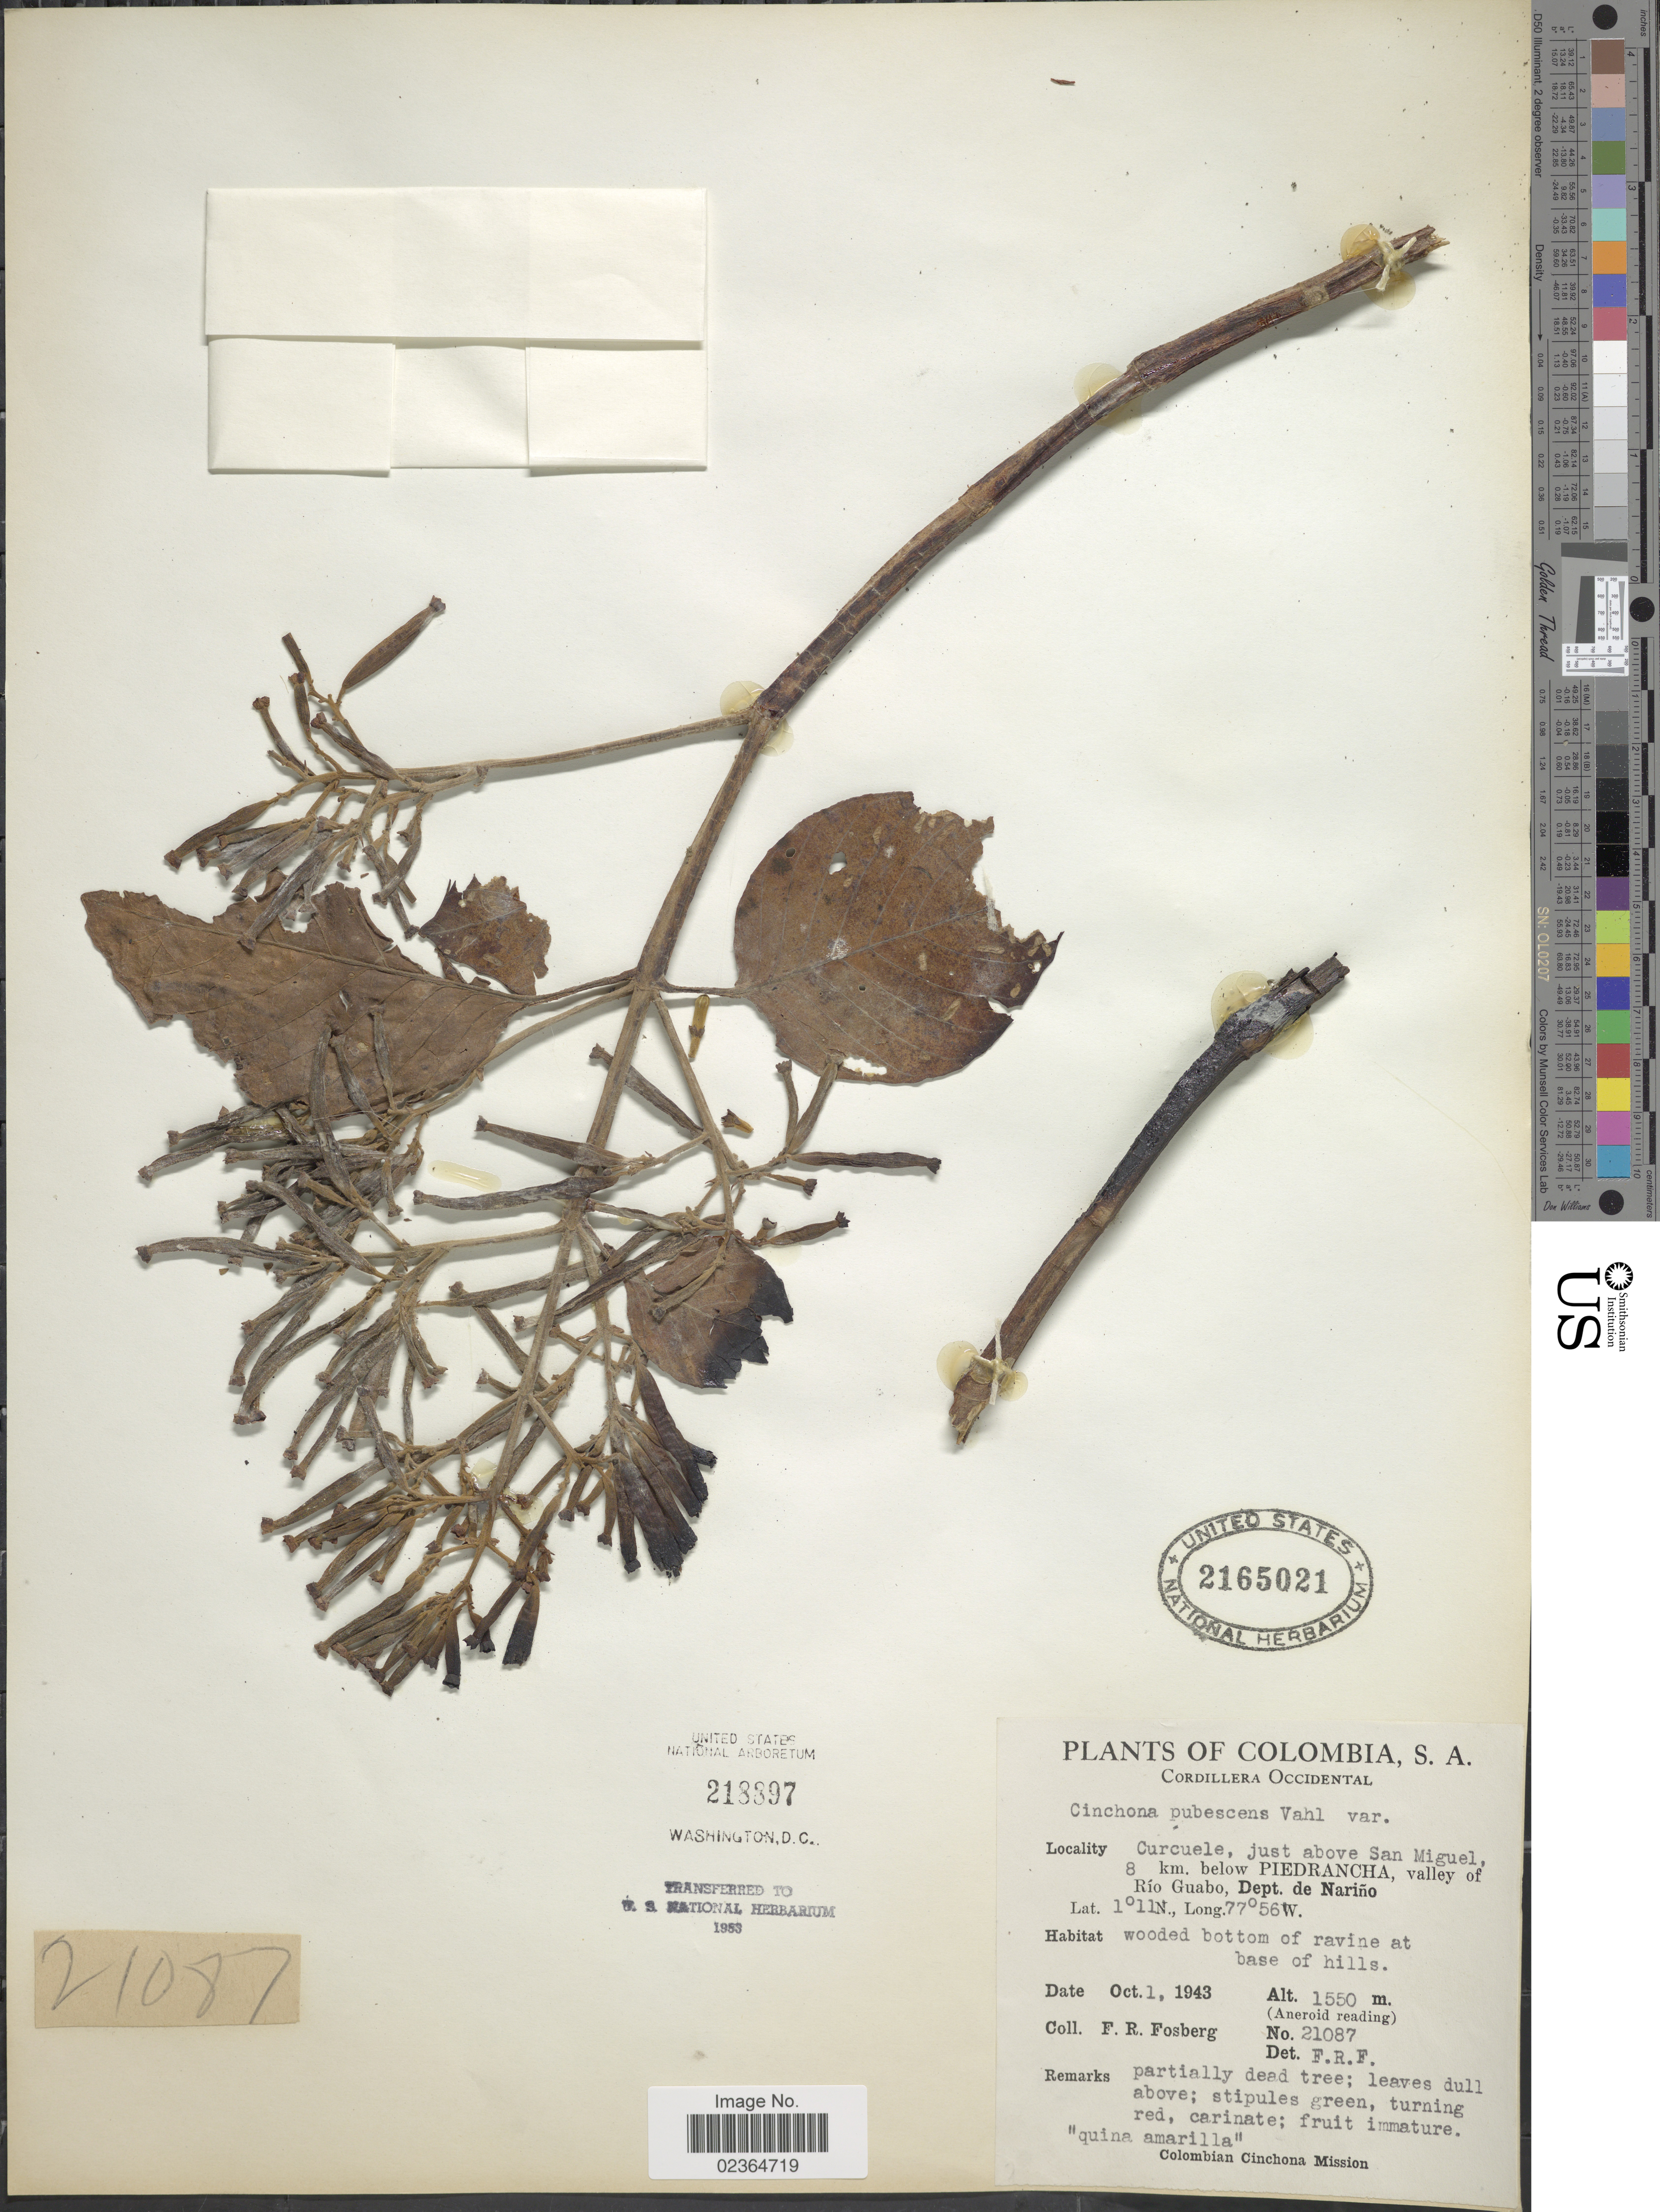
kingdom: Plantae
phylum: Tracheophyta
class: Magnoliopsida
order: Gentianales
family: Rubiaceae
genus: Cinchona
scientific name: Cinchona pubescens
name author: Vahl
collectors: F. R. Fosberg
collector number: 21087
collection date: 1943-10-01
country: Colombia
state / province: Nariño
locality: Cordillera Occidental. Curcuele, just above San Miguel, 8 km. below Piedrancha, valley of Río Guabo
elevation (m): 1550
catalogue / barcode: US 2165021